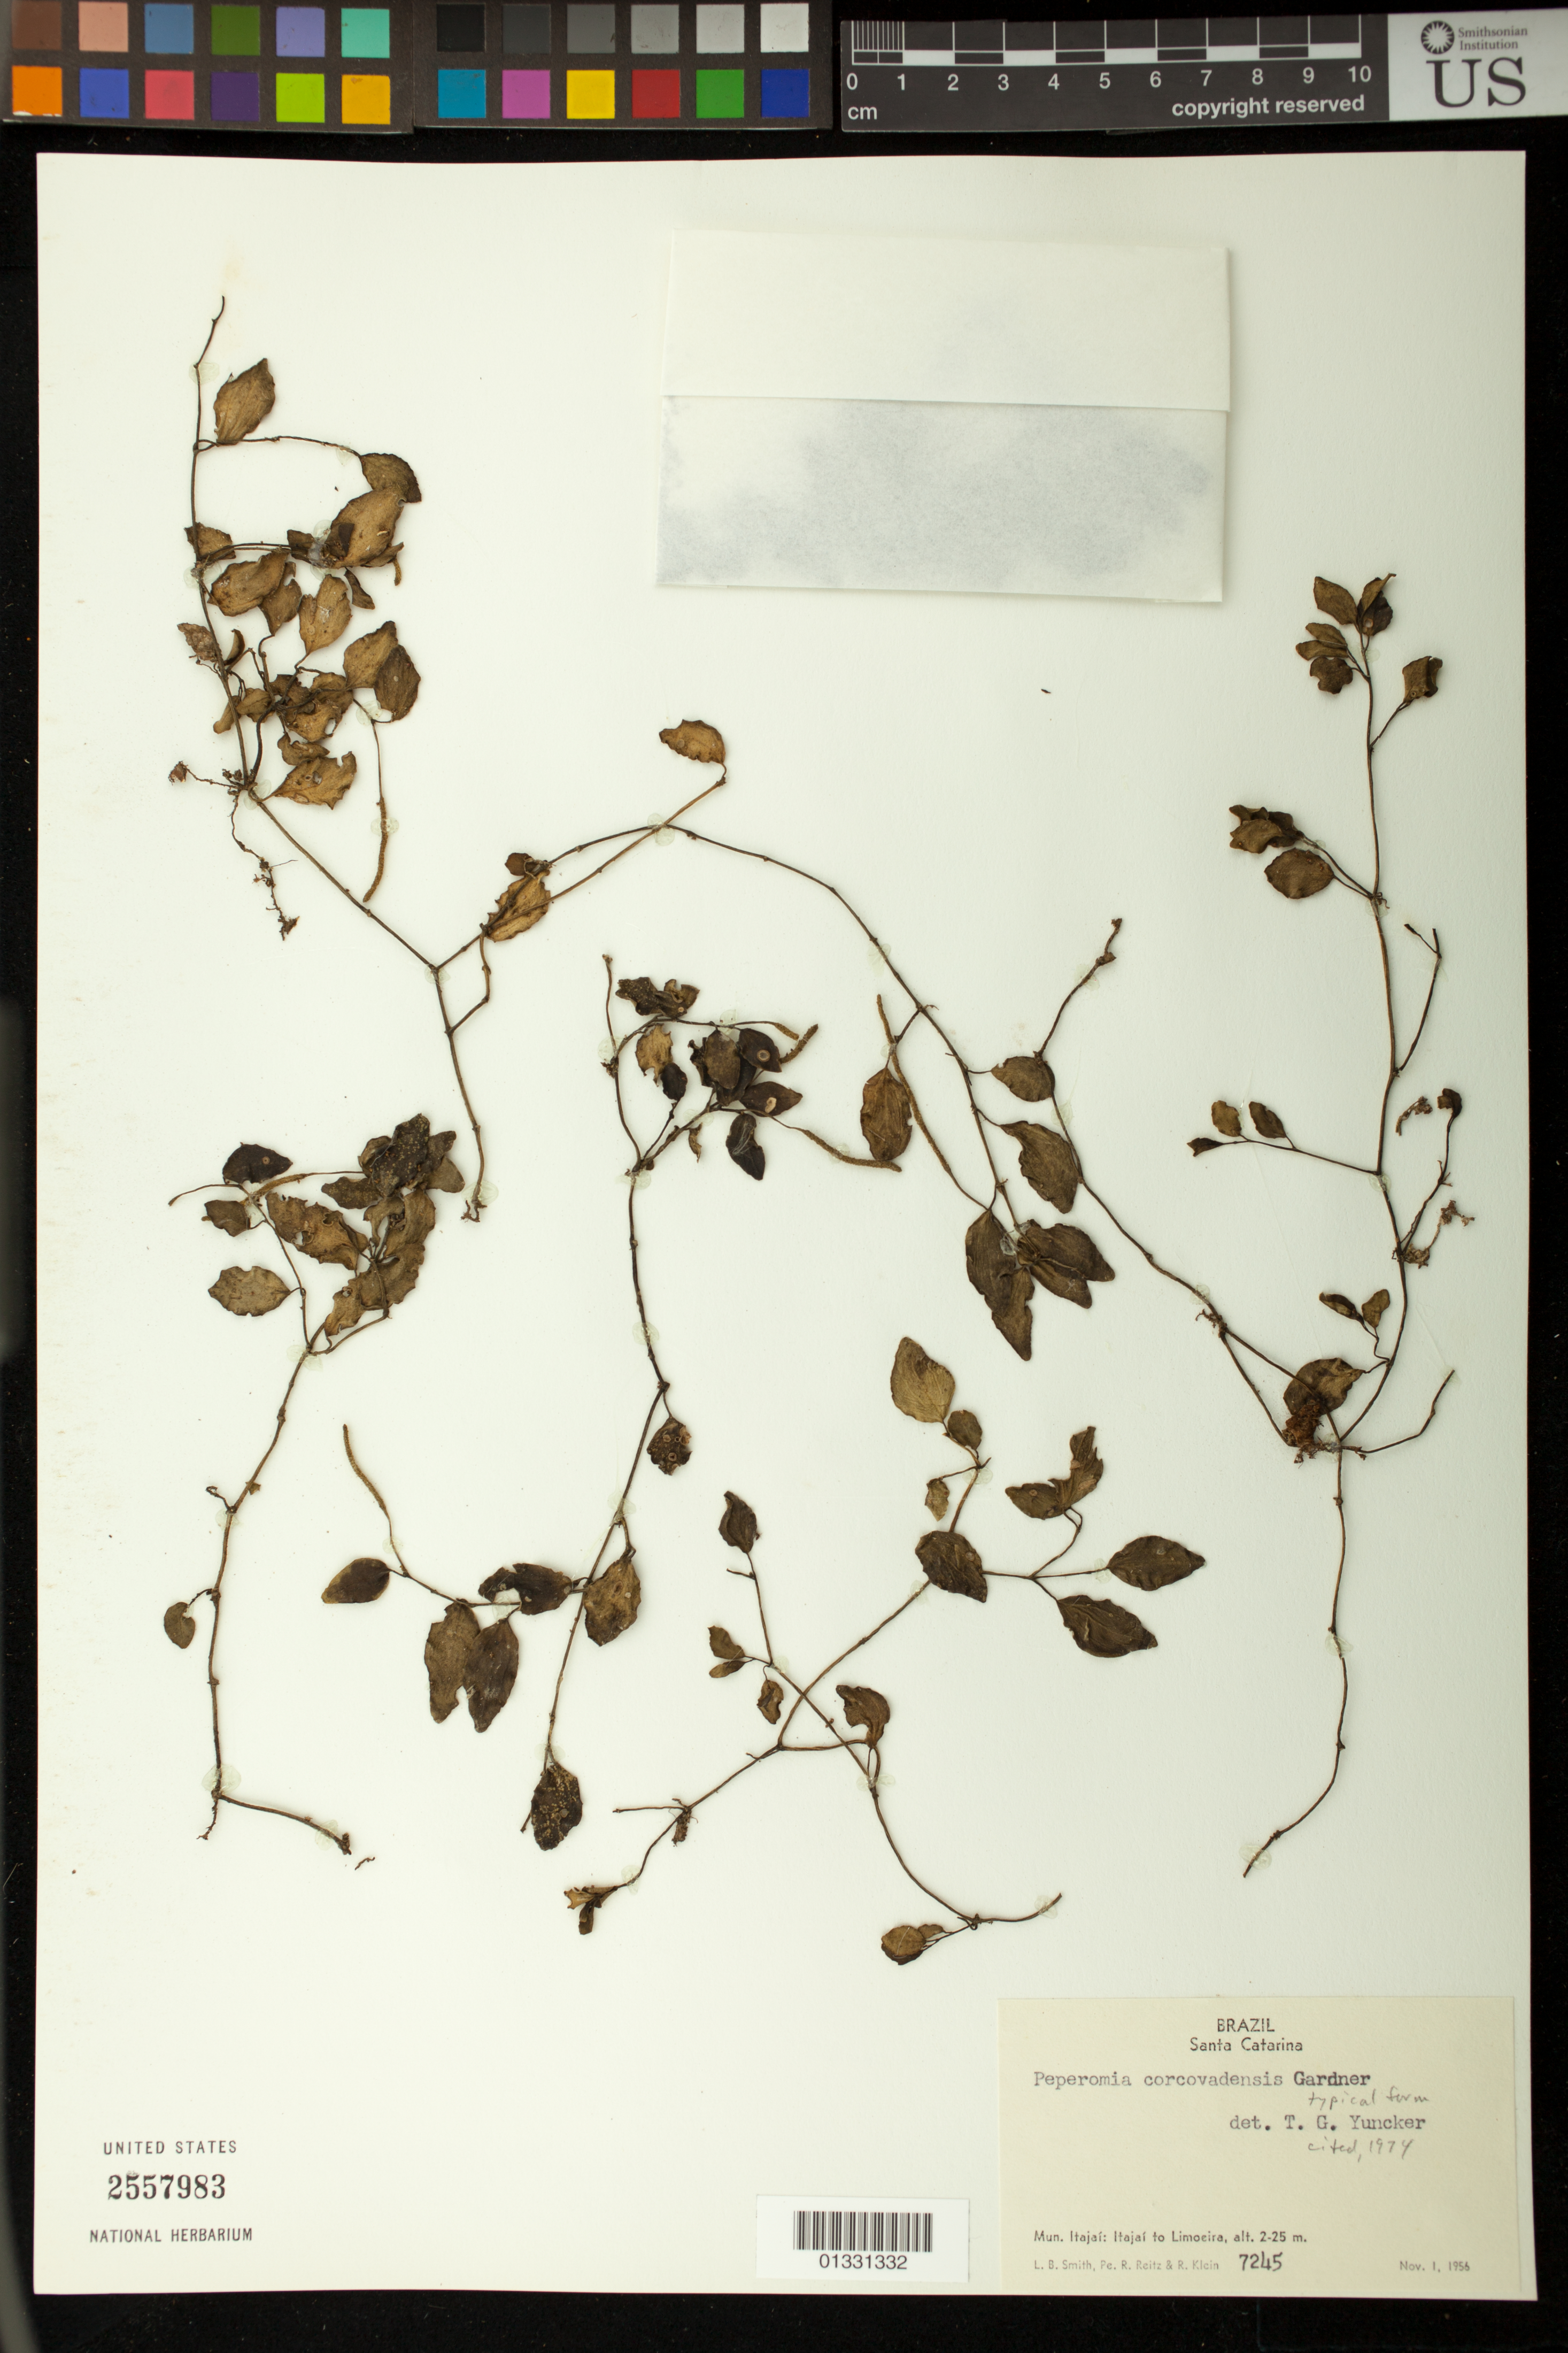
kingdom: Plantae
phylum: Tracheophyta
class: Magnoliopsida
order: Piperales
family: Piperaceae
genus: Peperomia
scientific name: Peperomia corcovadensis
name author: Gardner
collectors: L. Smith, R. Reitz & R. Klein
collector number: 7245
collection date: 1956-11-01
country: Brazil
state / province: Santa Catarina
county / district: Itajaí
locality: Itajaí to Limoeira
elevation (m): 2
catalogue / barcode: US 2557983